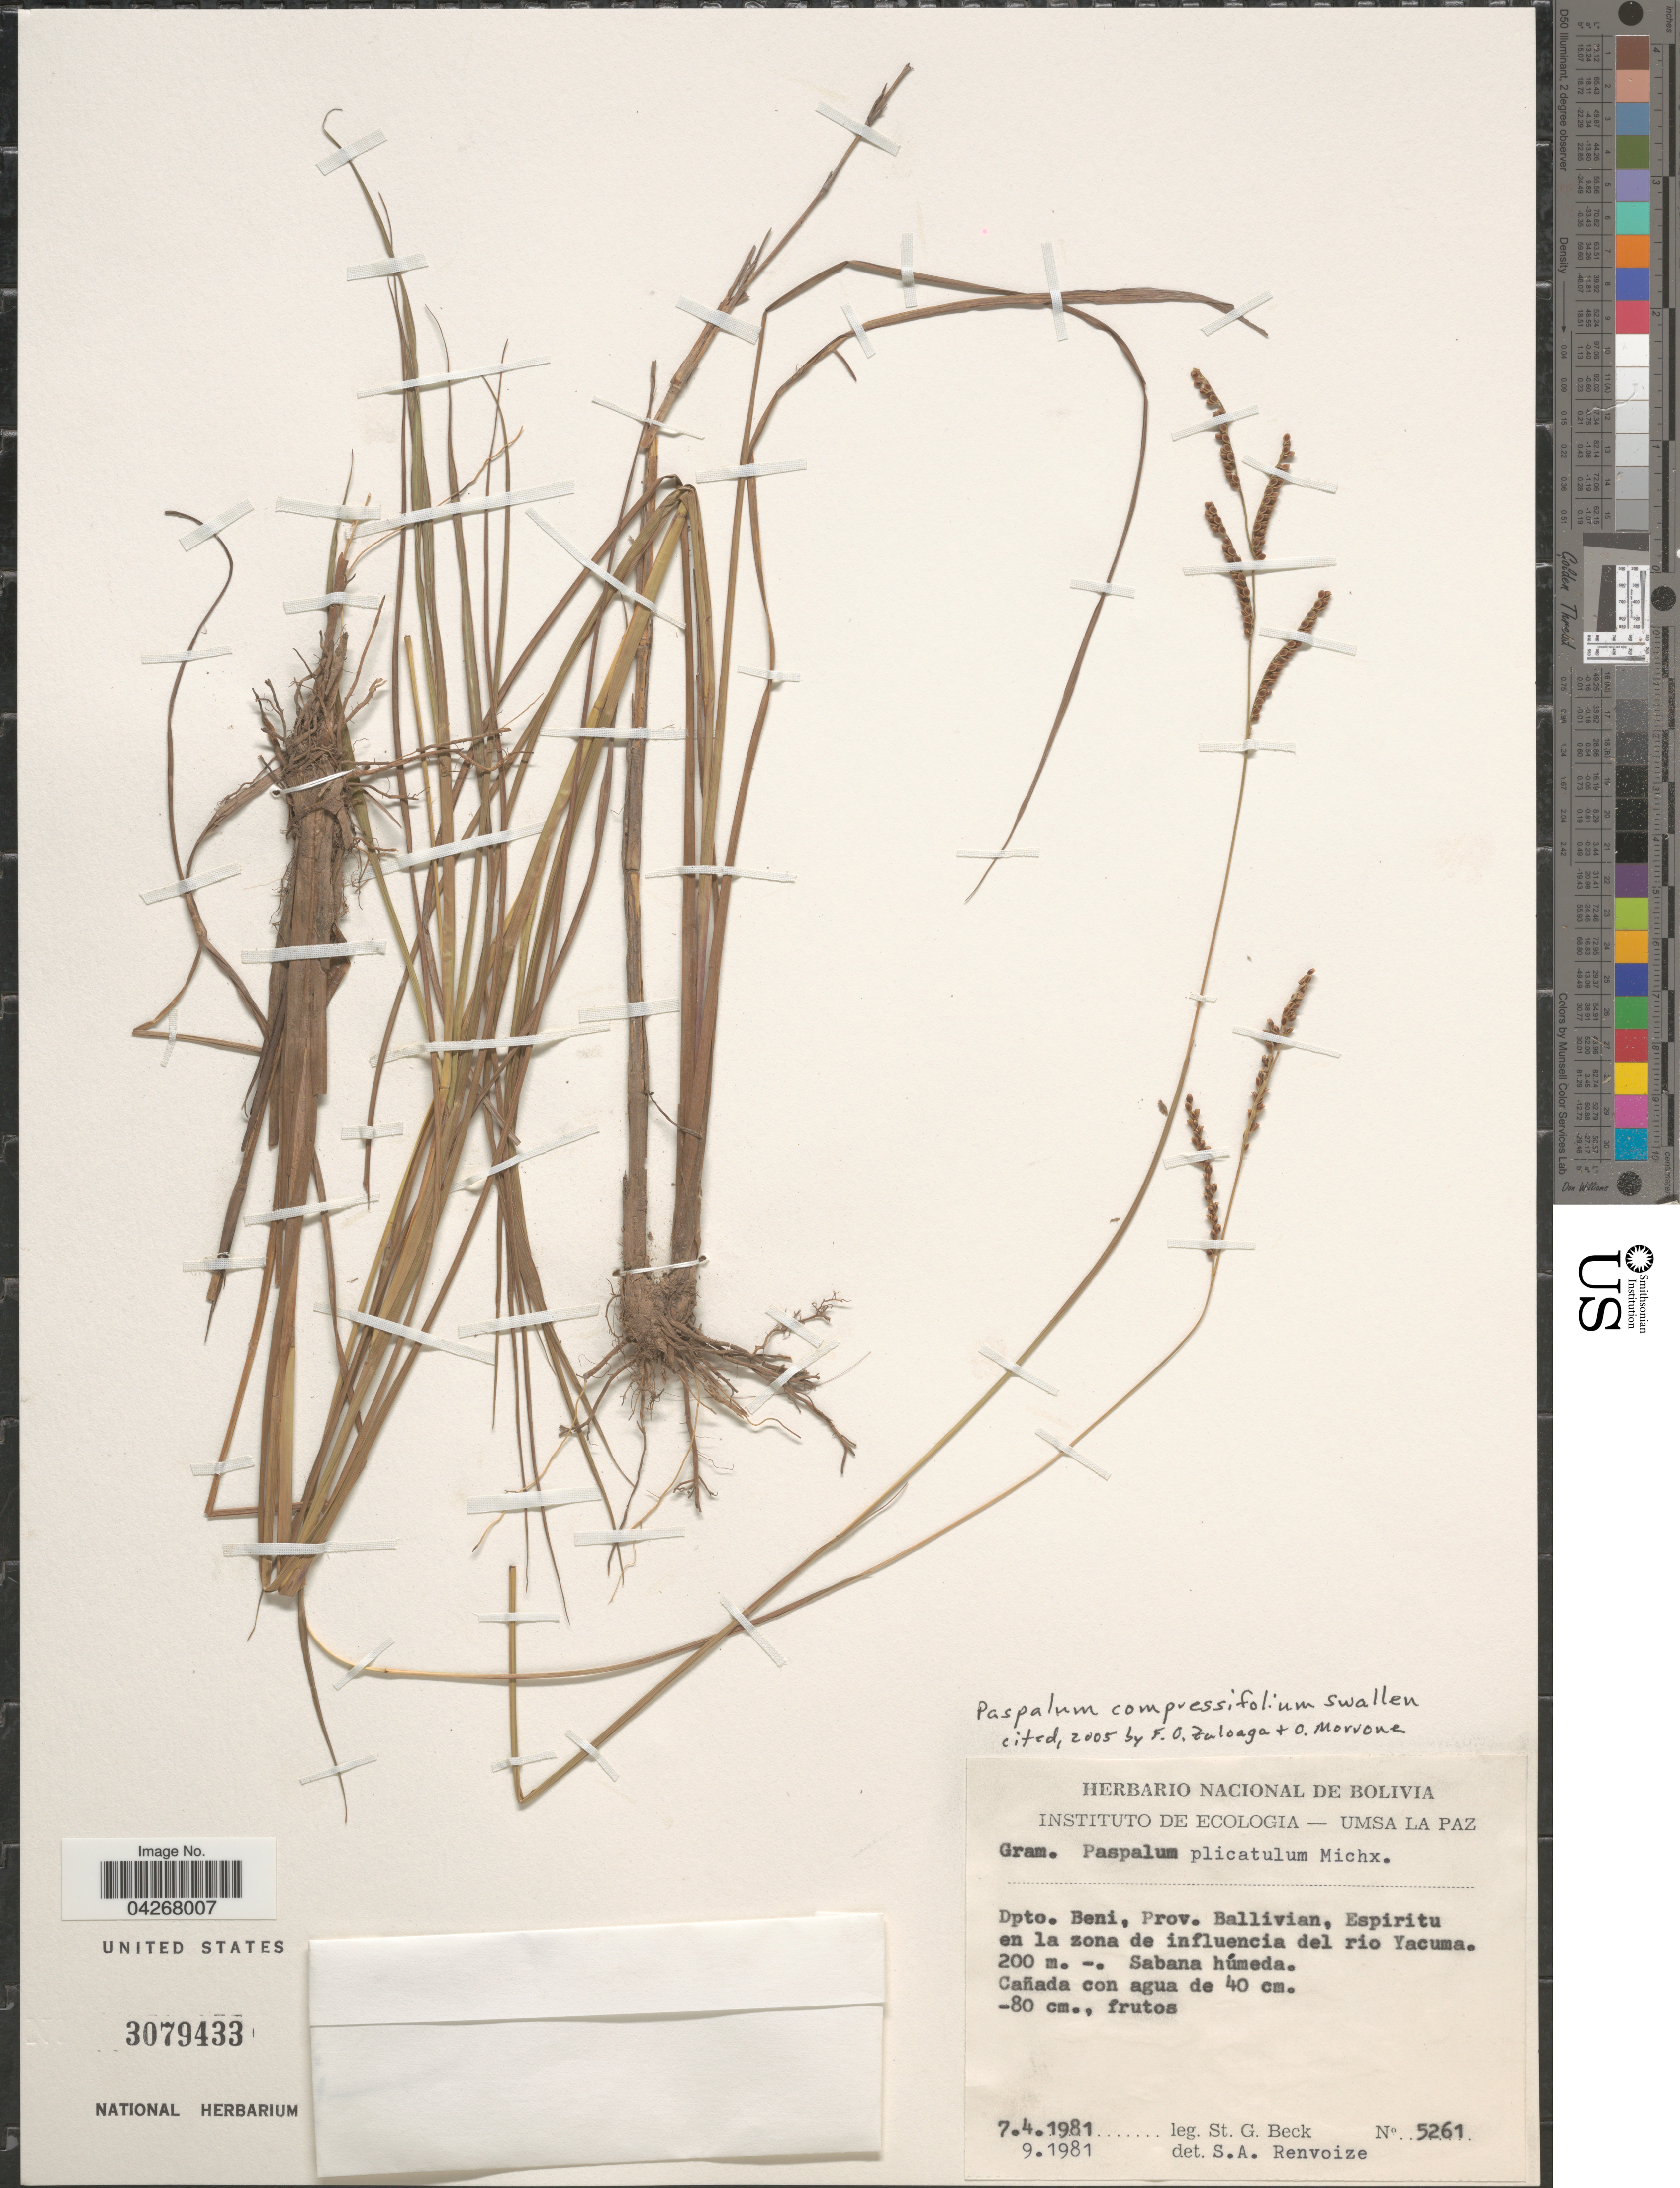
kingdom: Plantae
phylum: Tracheophyta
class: Liliopsida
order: Poales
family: Poaceae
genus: Paspalum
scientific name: Paspalum compressifolium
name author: Swallen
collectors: S. G. Beck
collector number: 5261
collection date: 1981-04-07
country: Bolivia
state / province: Beni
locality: Dpto. Beni, Prov. Ballivian, Espiritu en la zona de influencia del rio Yacuma.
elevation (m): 200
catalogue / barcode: US 3079433